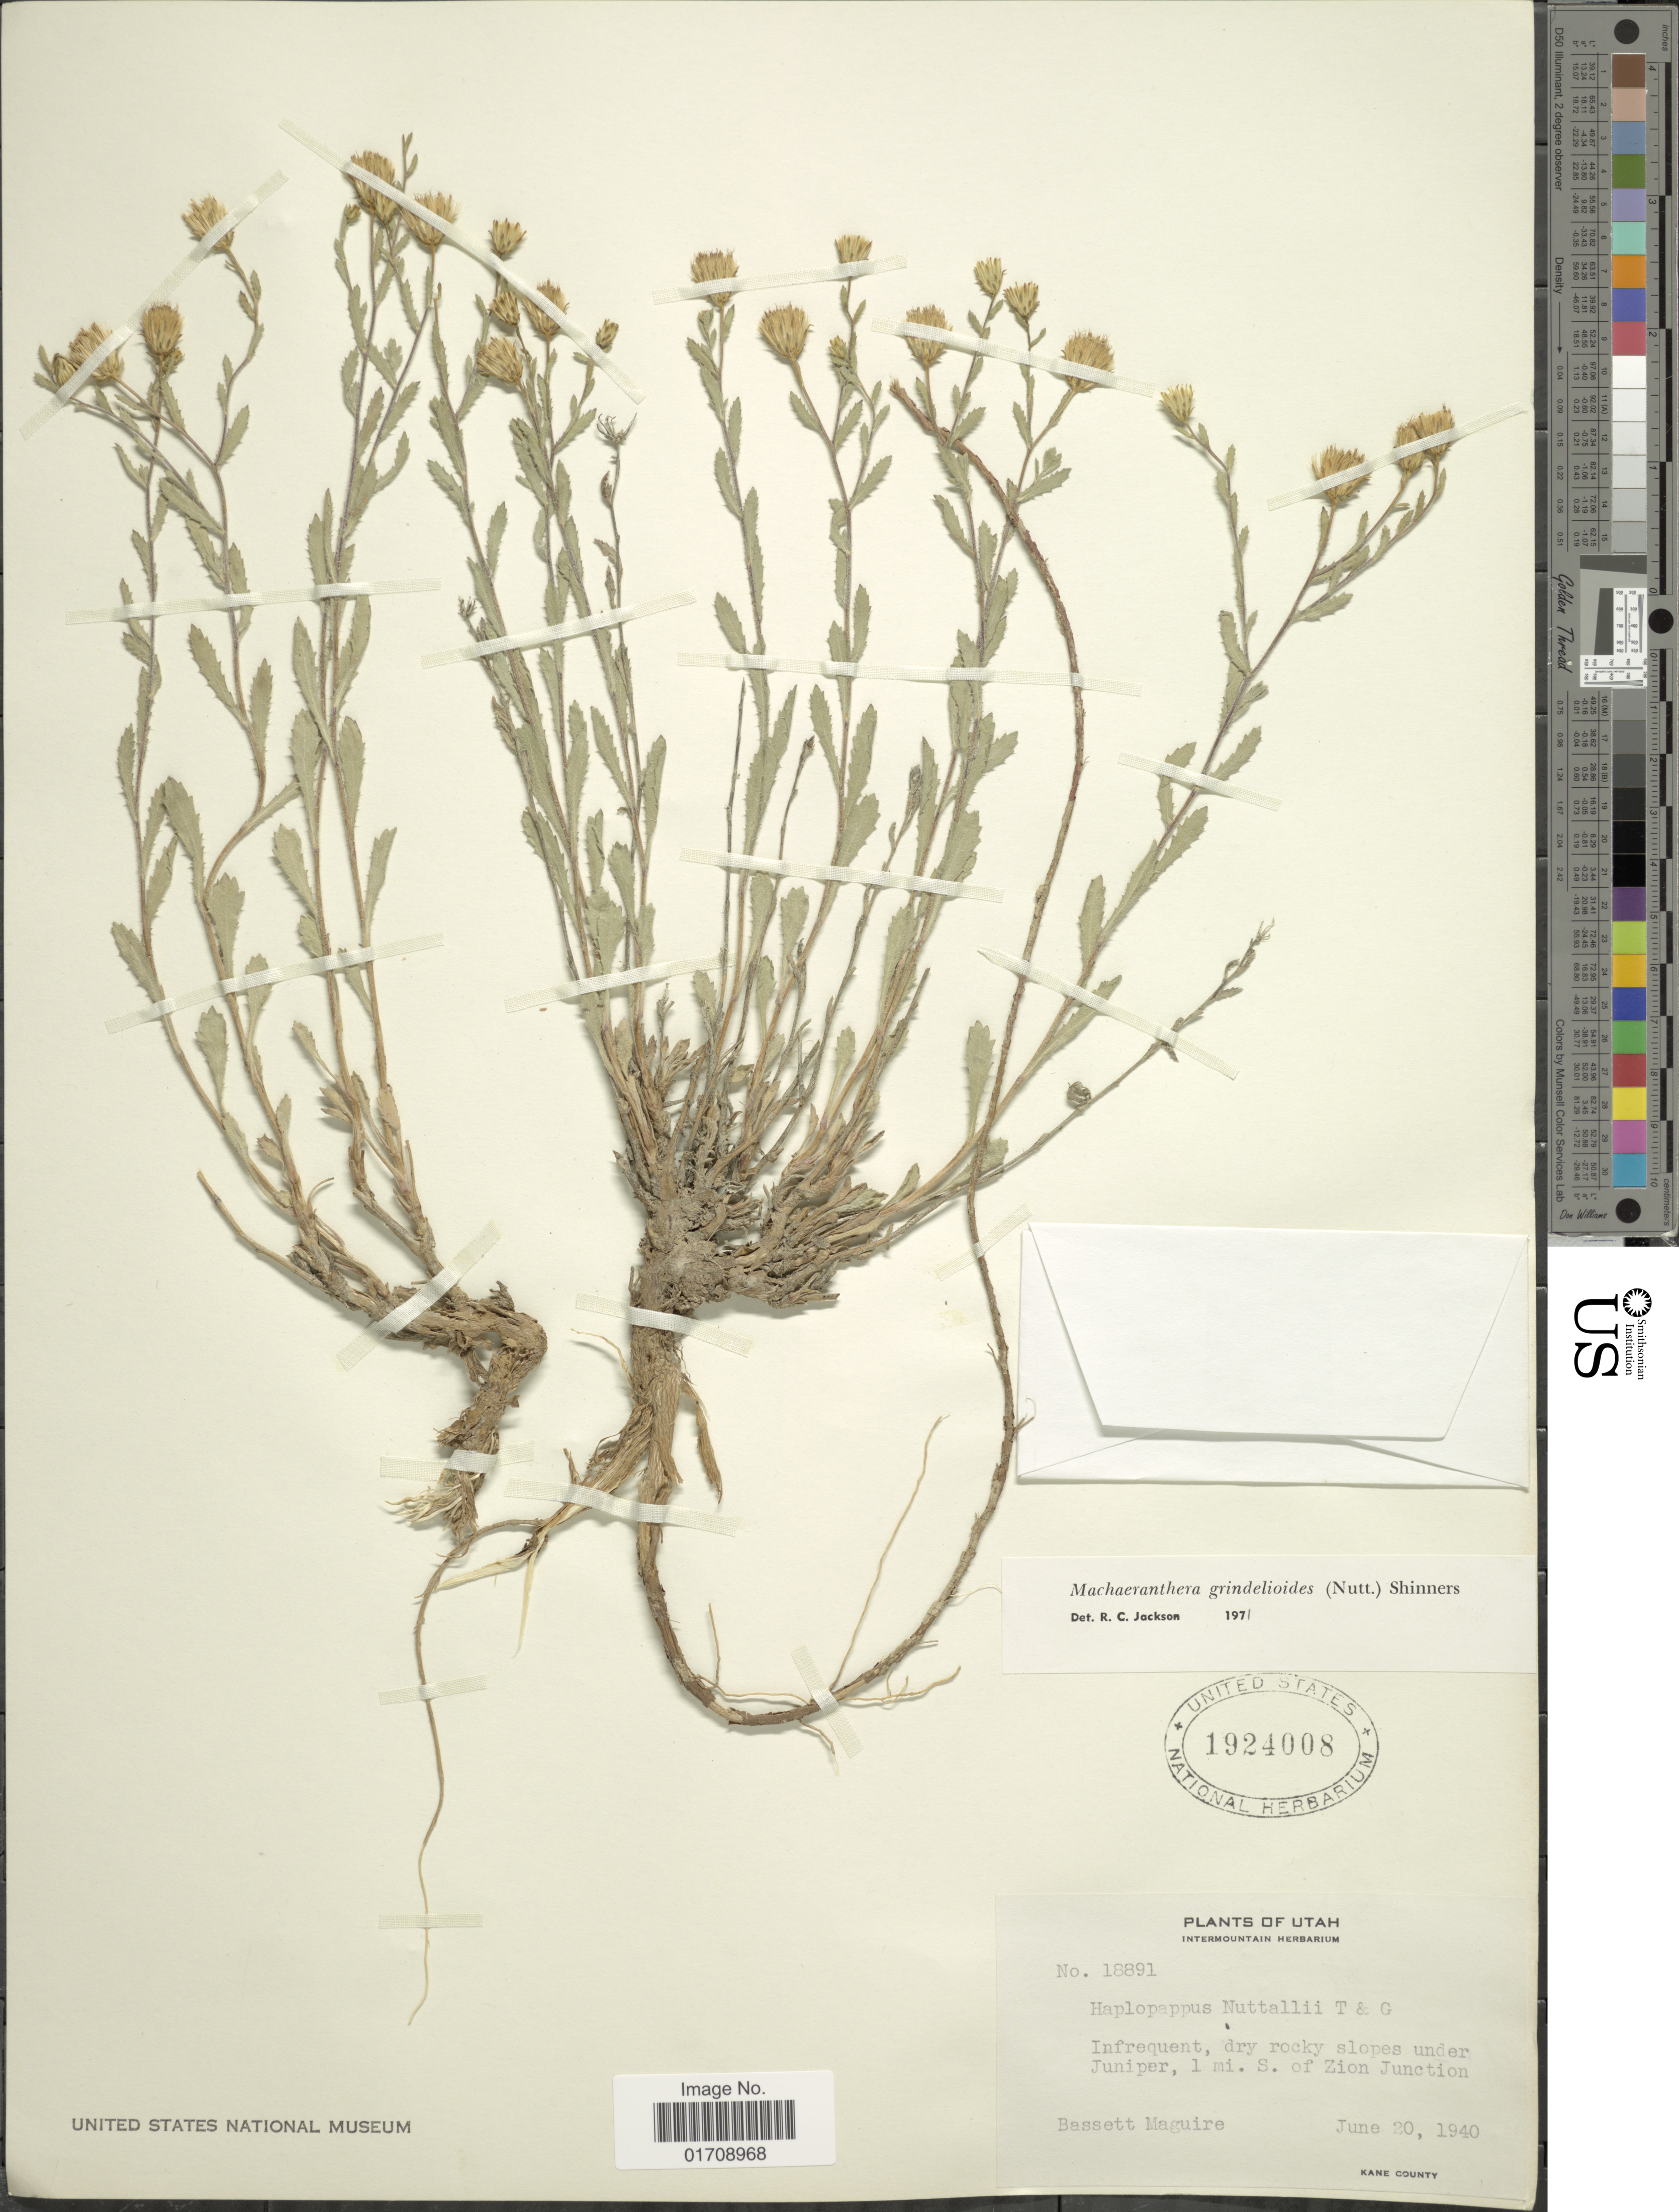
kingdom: Plantae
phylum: Tracheophyta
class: Magnoliopsida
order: Asterales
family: Asteraceae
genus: Machaeranthera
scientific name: Machaeranthera grindelioides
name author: (Nutt.) Shinners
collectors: B. Maguire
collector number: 18891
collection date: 1940-06-20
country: United States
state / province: Utah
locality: Under Juniper, 1 mi. S. of Zion Junction, Kane County [unsure placement]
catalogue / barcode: US 1924008